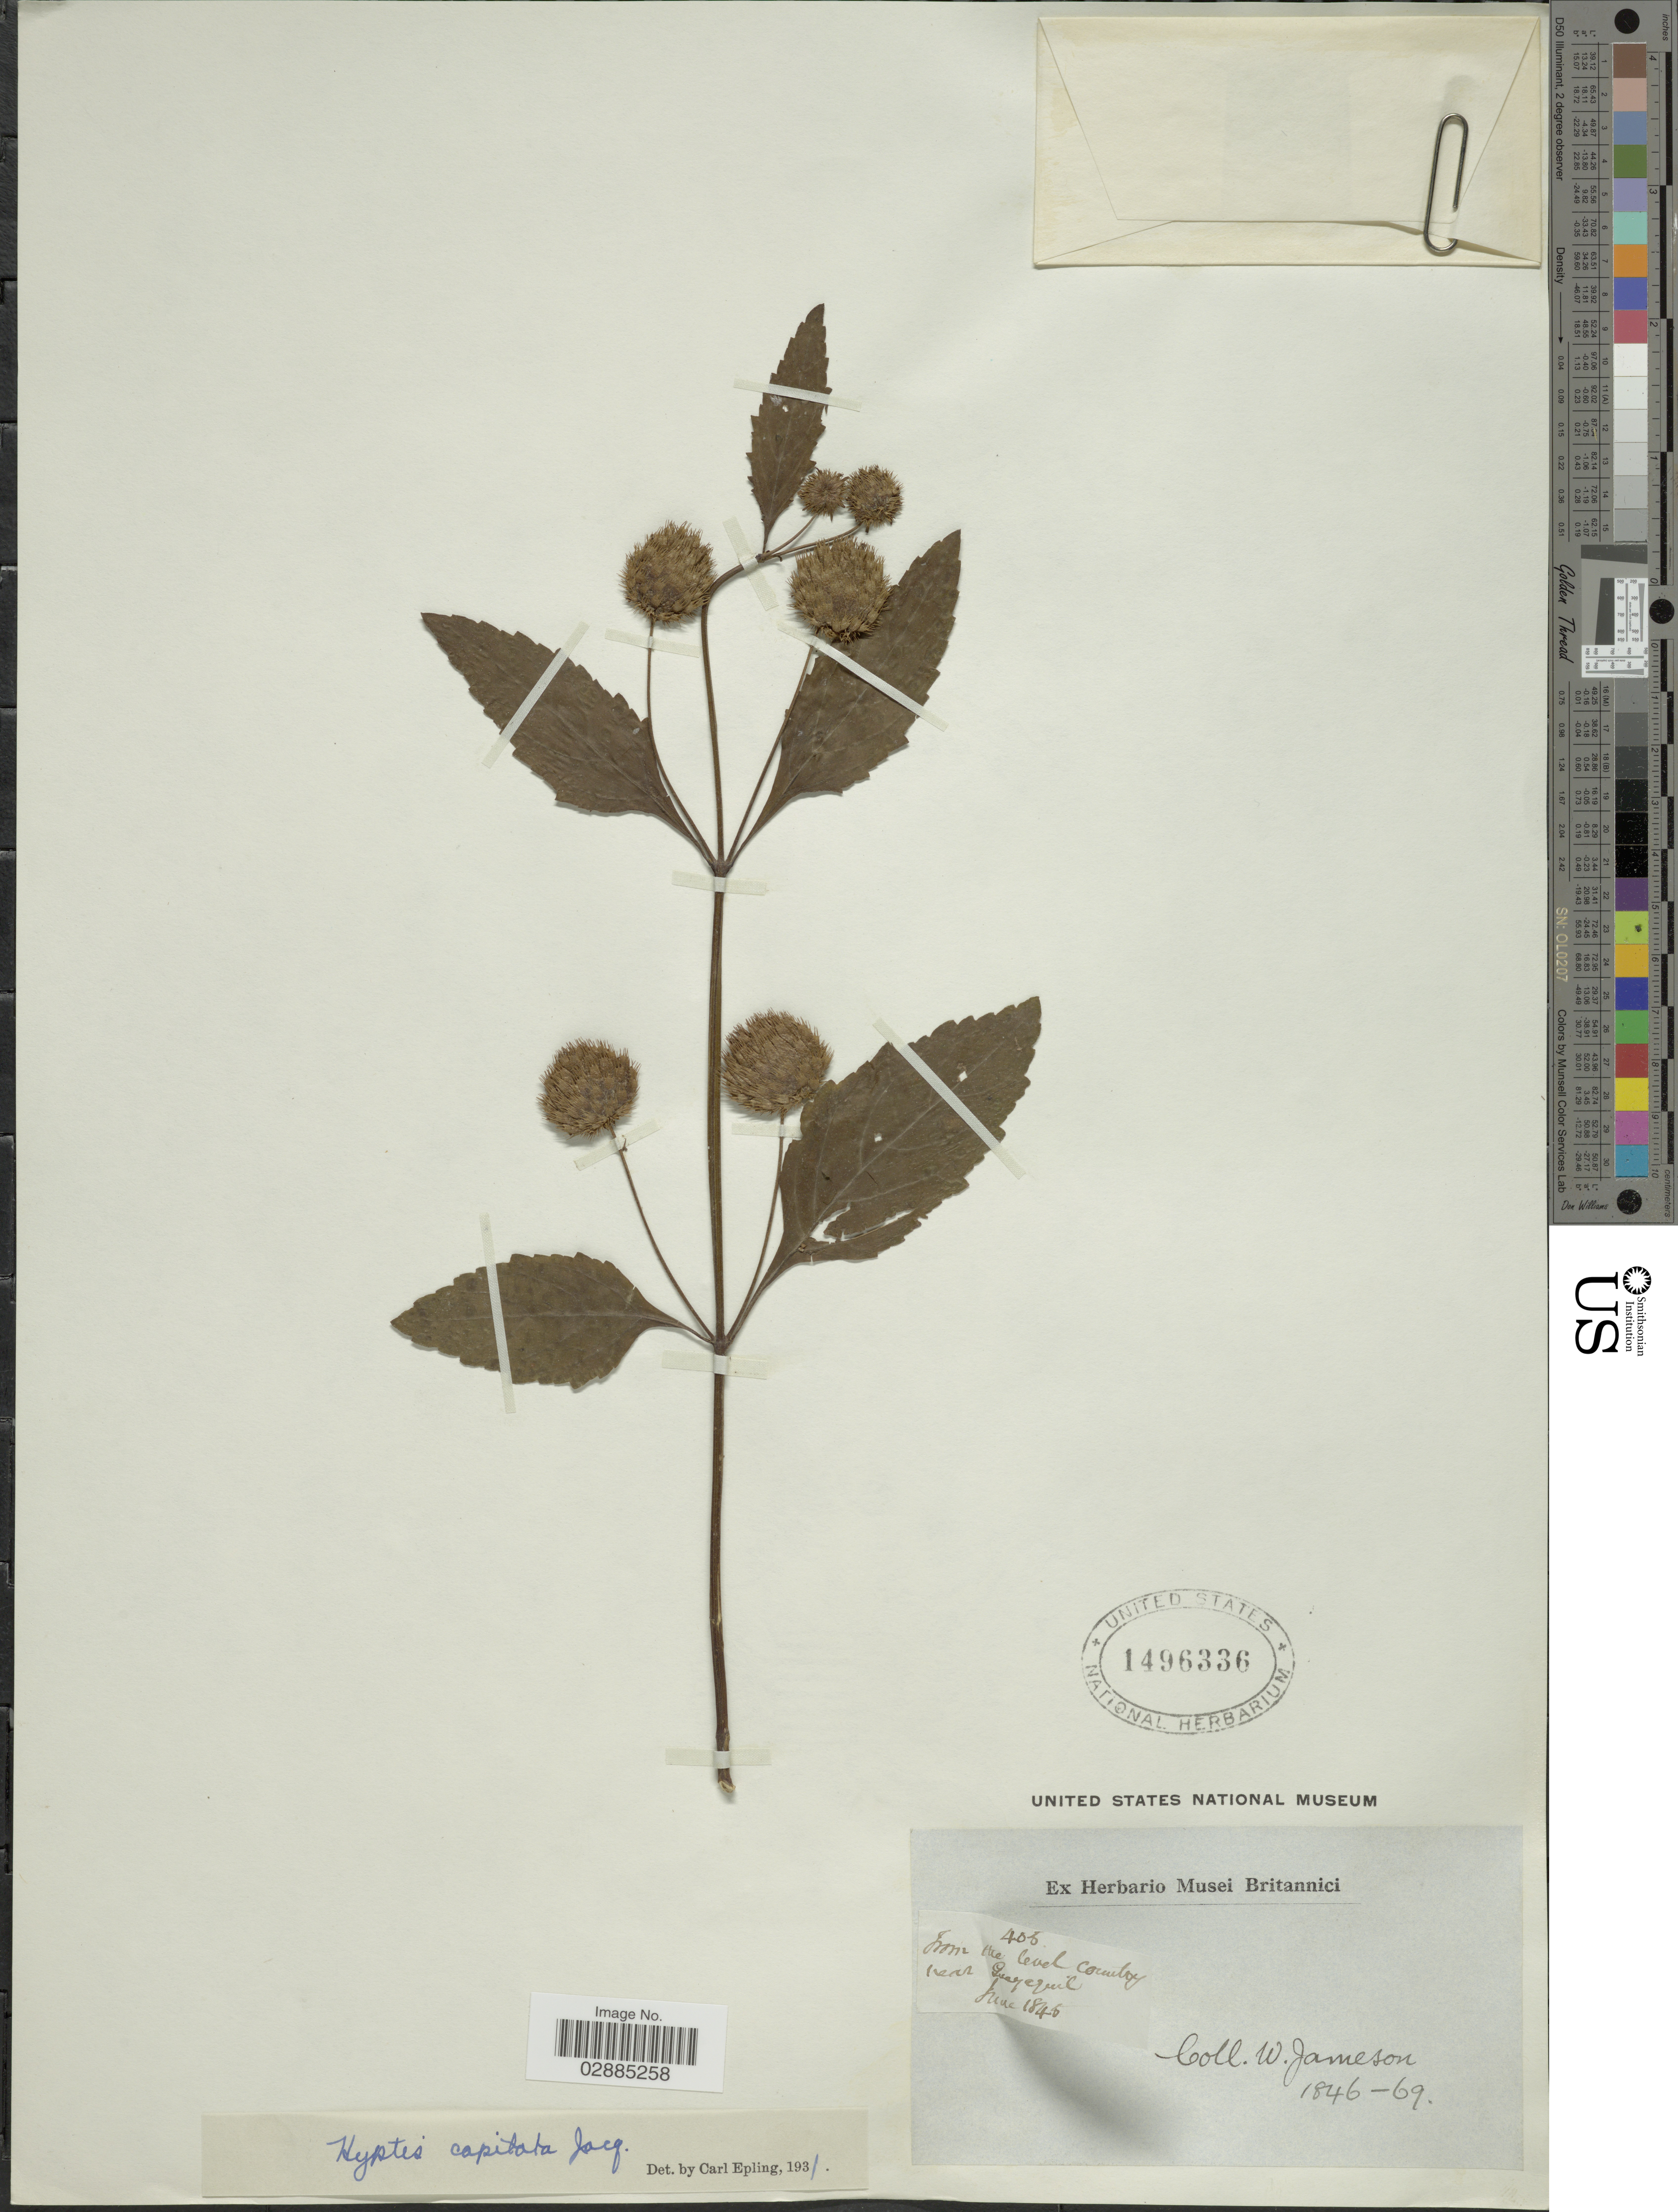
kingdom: Plantae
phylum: Tracheophyta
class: Magnoliopsida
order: Lamiales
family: Lamiaceae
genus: Hyptis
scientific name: Hyptis capitata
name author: Jacq.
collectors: W. Jameson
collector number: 406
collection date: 1846-06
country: Ecuador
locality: From the level country near Guayaquil.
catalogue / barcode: US 1496336